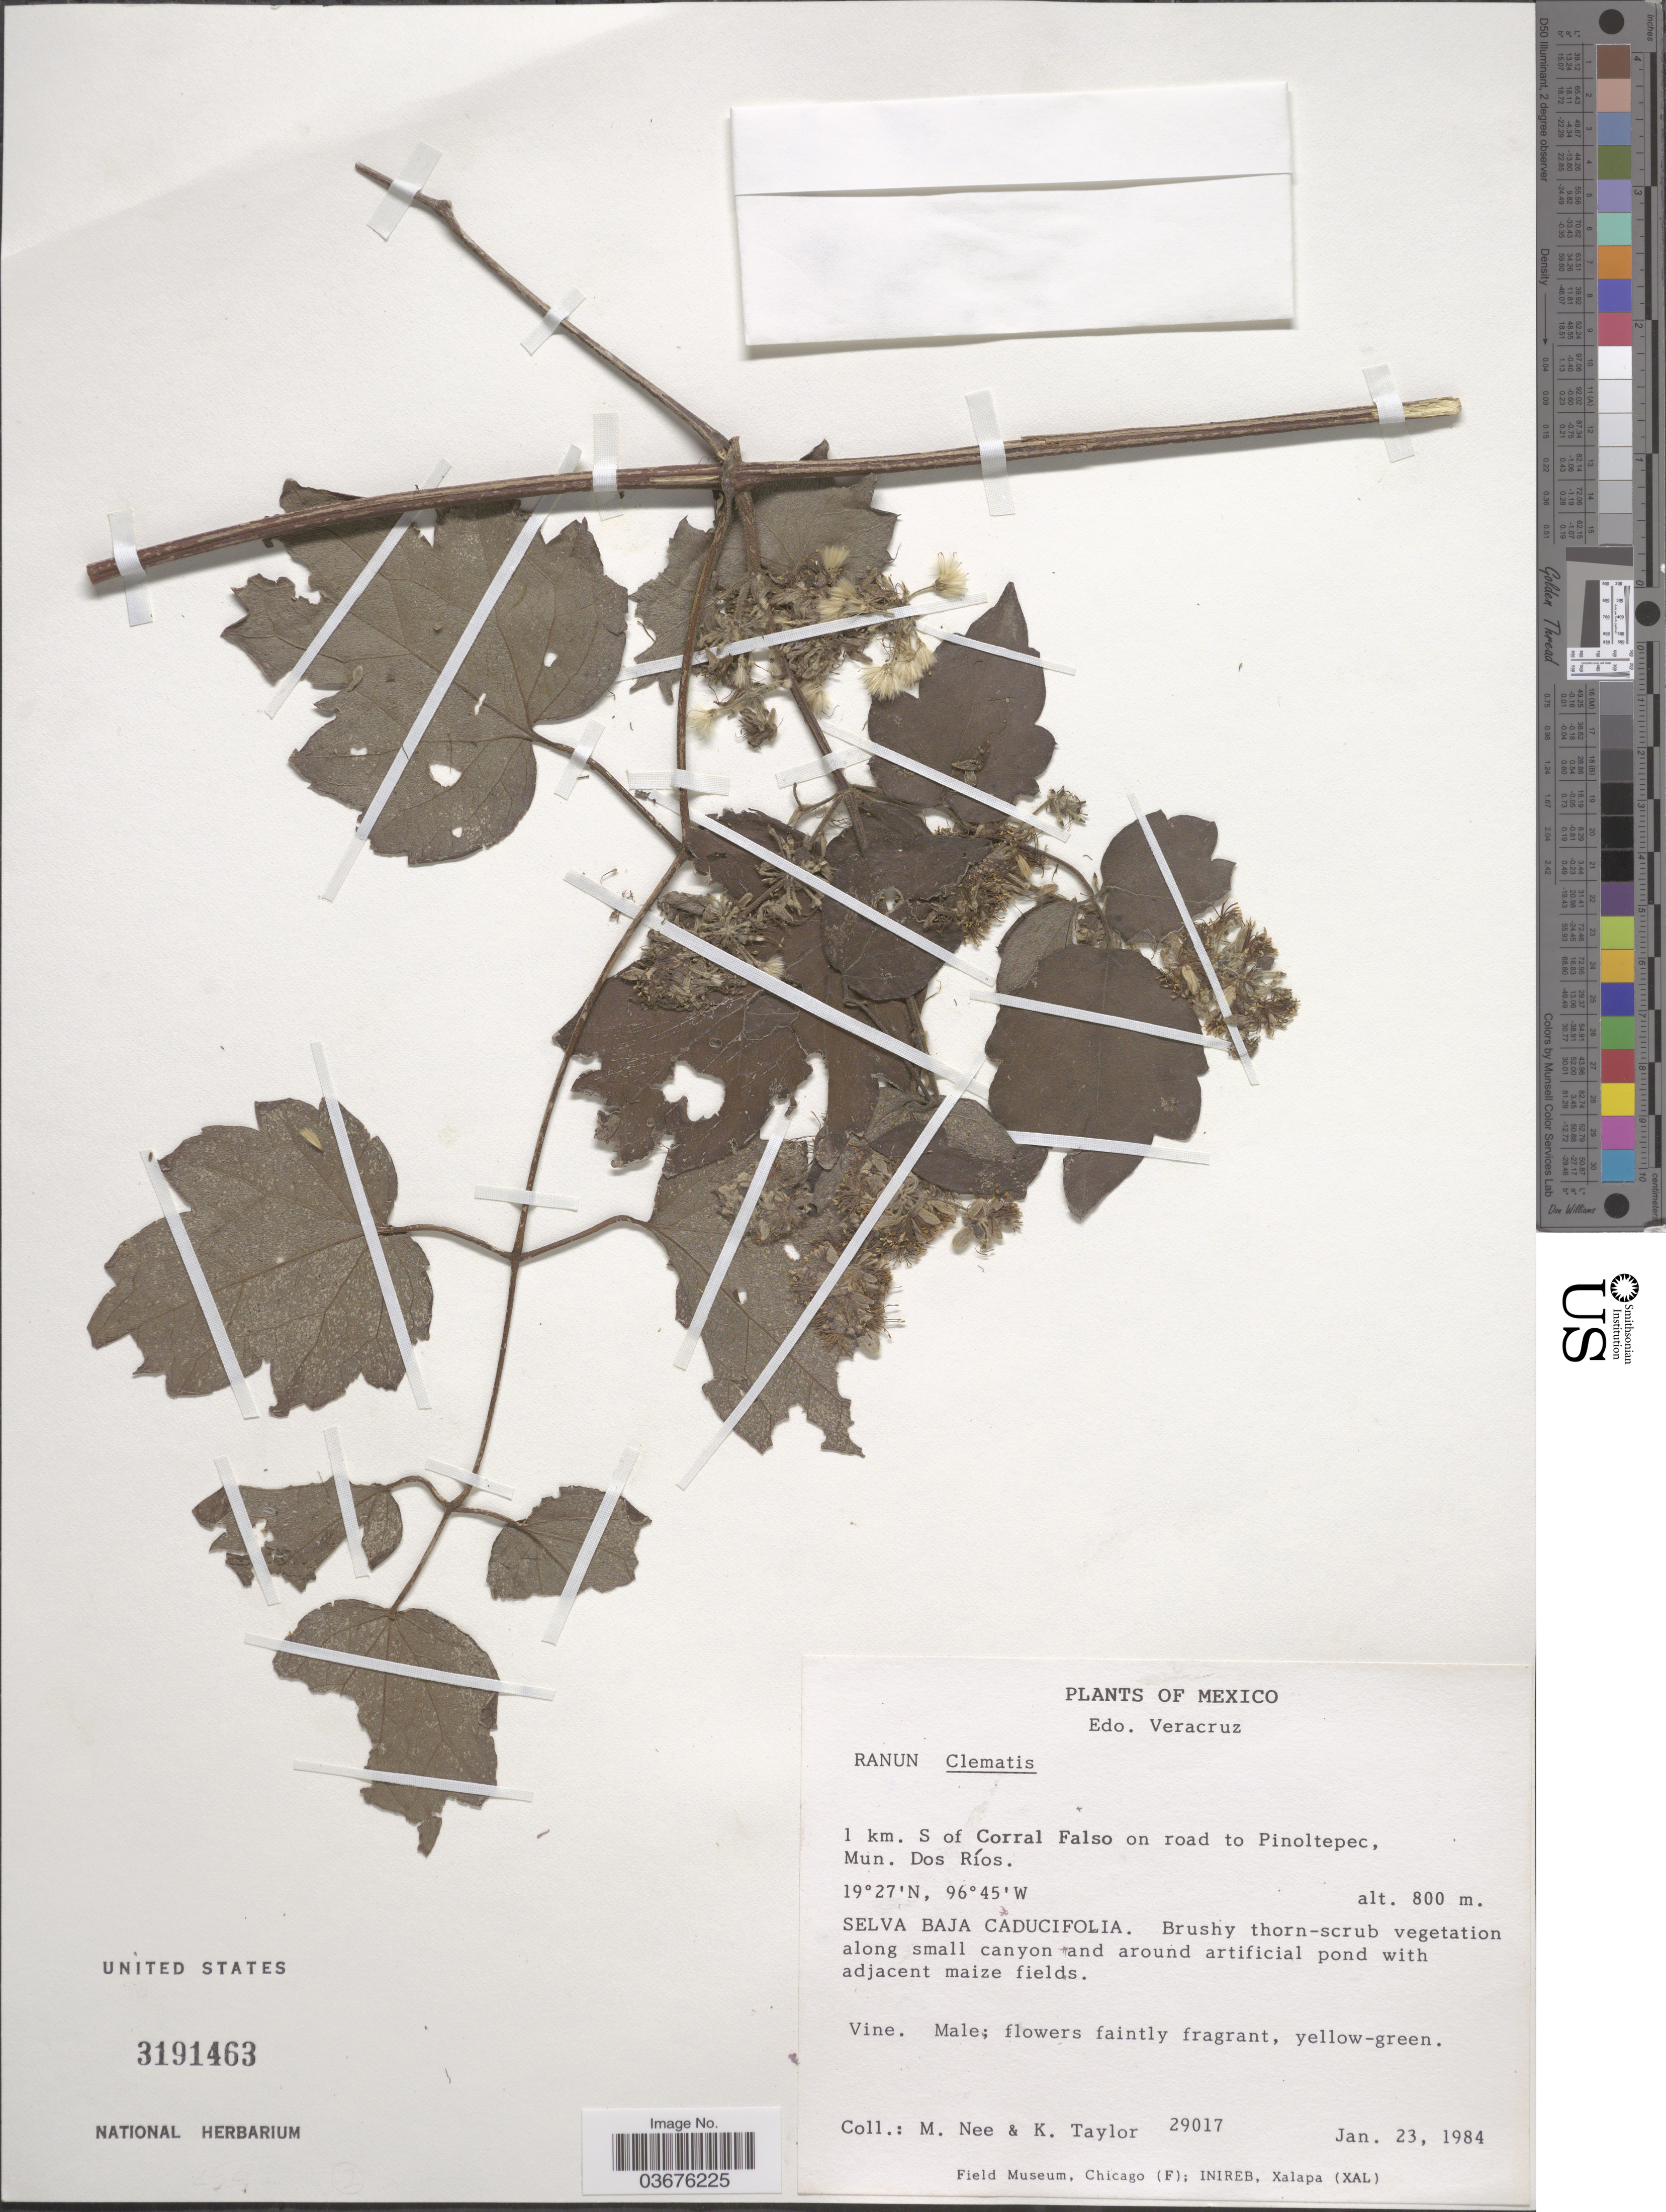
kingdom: Plantae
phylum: Tracheophyta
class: Magnoliopsida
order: Ranunculales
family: Ranunculaceae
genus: Clematis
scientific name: Clematis sp.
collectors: M. Nee & K. Taylor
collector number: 29017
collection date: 1984-01-23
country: Mexico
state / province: Veracruz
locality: Edo. Veracruz. 1 km. S of Corral Falso on road to Pinoltepec, Mun. Dos Ríos.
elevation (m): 800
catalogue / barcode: US 3191463